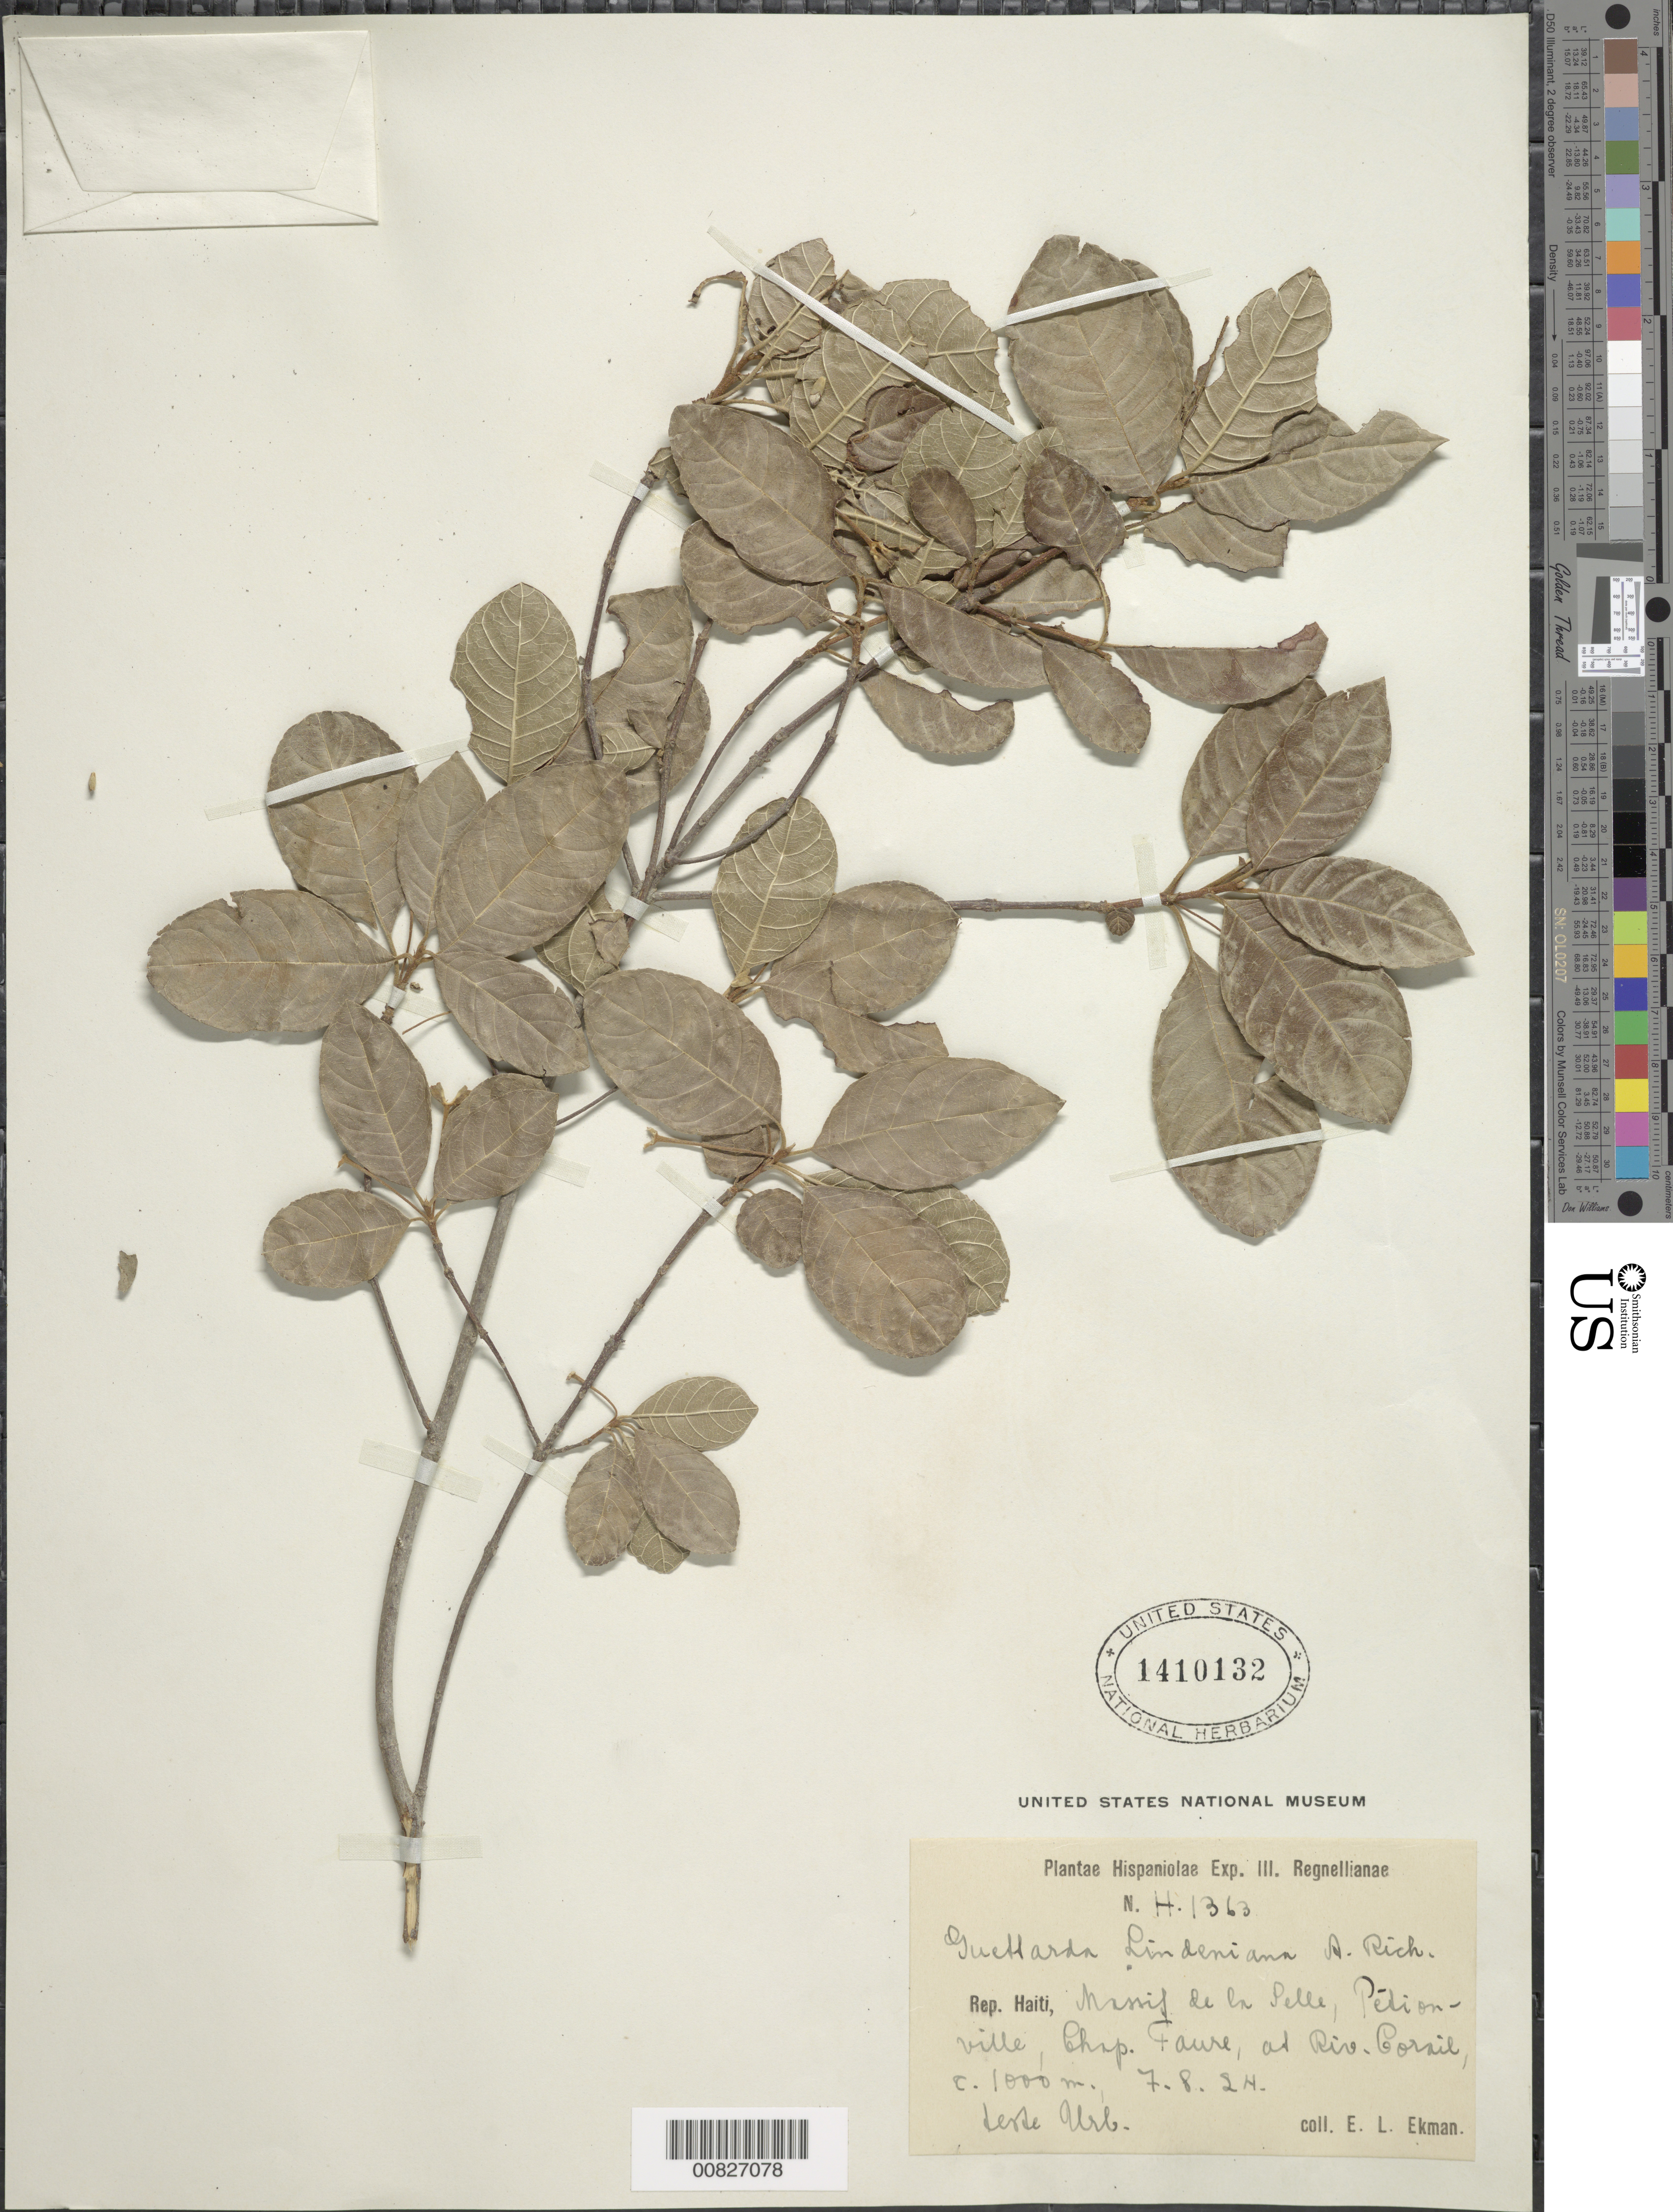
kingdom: Plantae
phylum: Tracheophyta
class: Magnoliopsida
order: Gentianales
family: Rubiaceae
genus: Guettarda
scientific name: Guettarda lindeniana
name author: A. Rich.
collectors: E. L. Ekman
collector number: H 1363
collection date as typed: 07 Aug 1924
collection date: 1924-08-07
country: Haiti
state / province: Ouest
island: Hispaniola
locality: Massif de la Selle, Pétionville, Chap. Faure, at Riv. Corail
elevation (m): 1000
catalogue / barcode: US 1410132